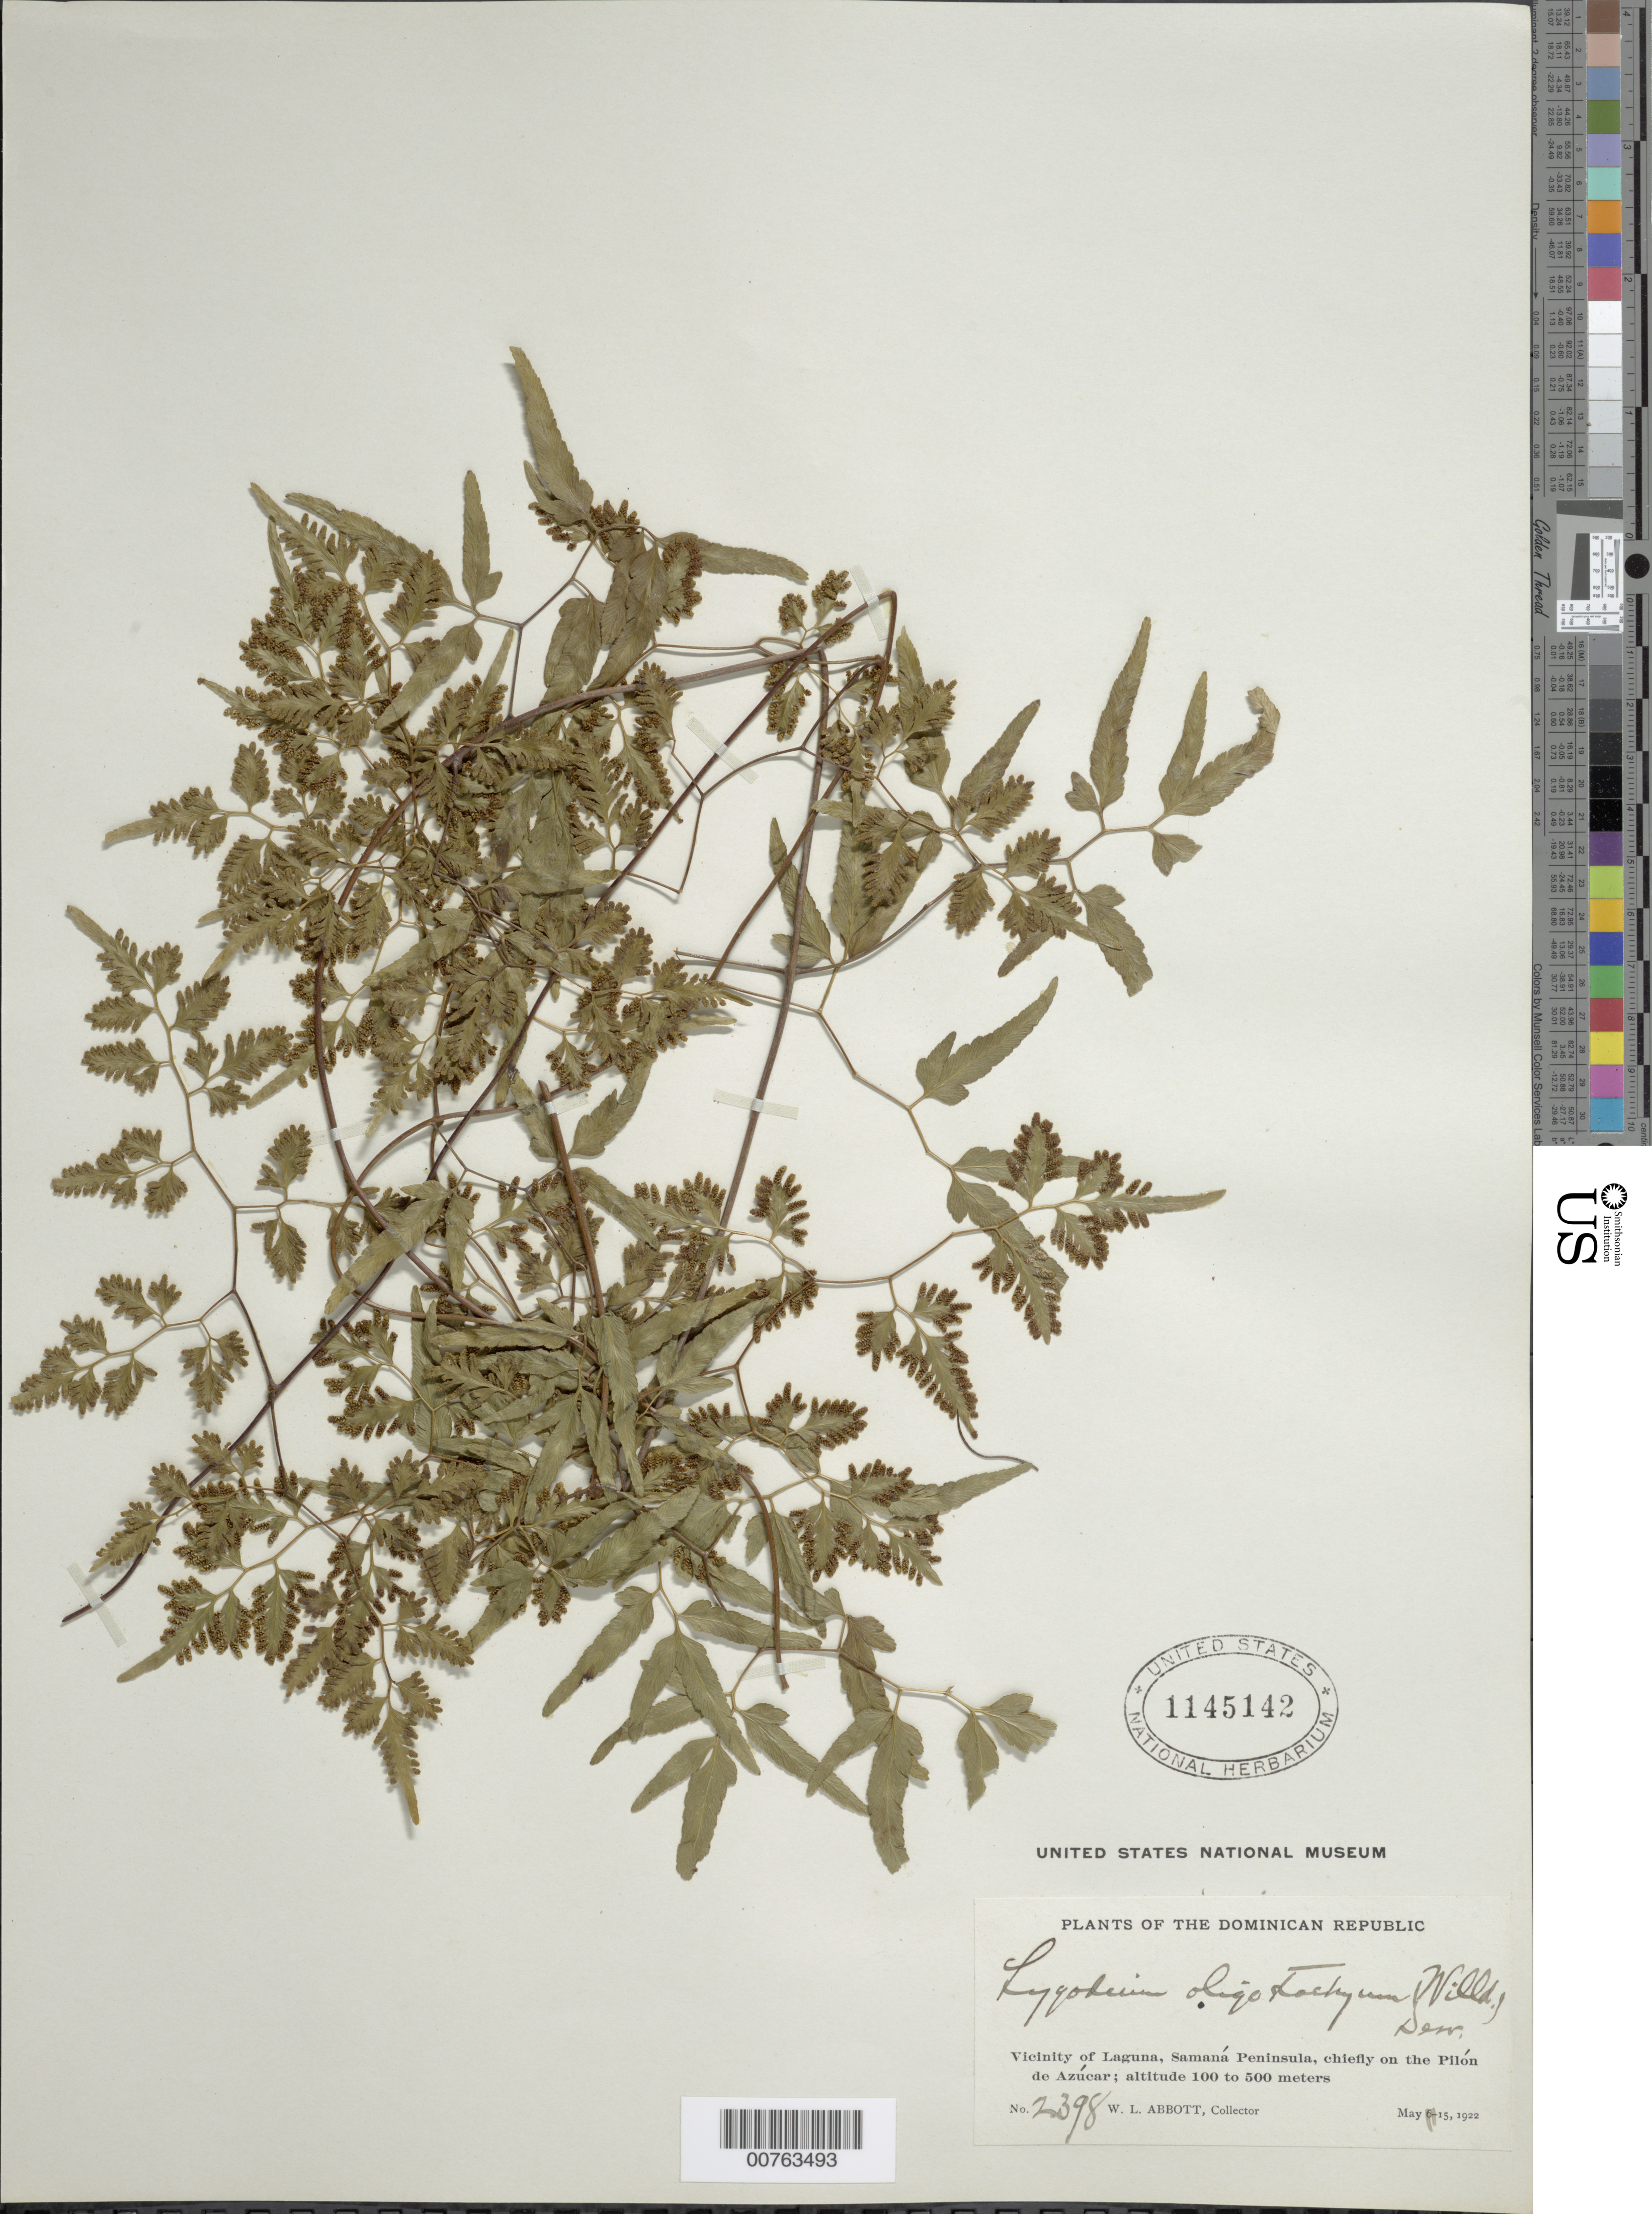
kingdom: Plantae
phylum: Tracheophyta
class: Polypodiopsida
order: Schizaeales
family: Lygodiaceae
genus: Lygodium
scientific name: Lygodium oligostachyum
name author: (Willd.) Desv.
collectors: W. L. Abbott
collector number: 2398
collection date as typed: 15 May 1922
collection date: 1922-05-15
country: Dominican Republic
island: Hispaniola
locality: Vicinity of Laguna, Samaná Peninsula, chiefly on the Pilón de Azúcar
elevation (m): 100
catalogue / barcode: US 1145142